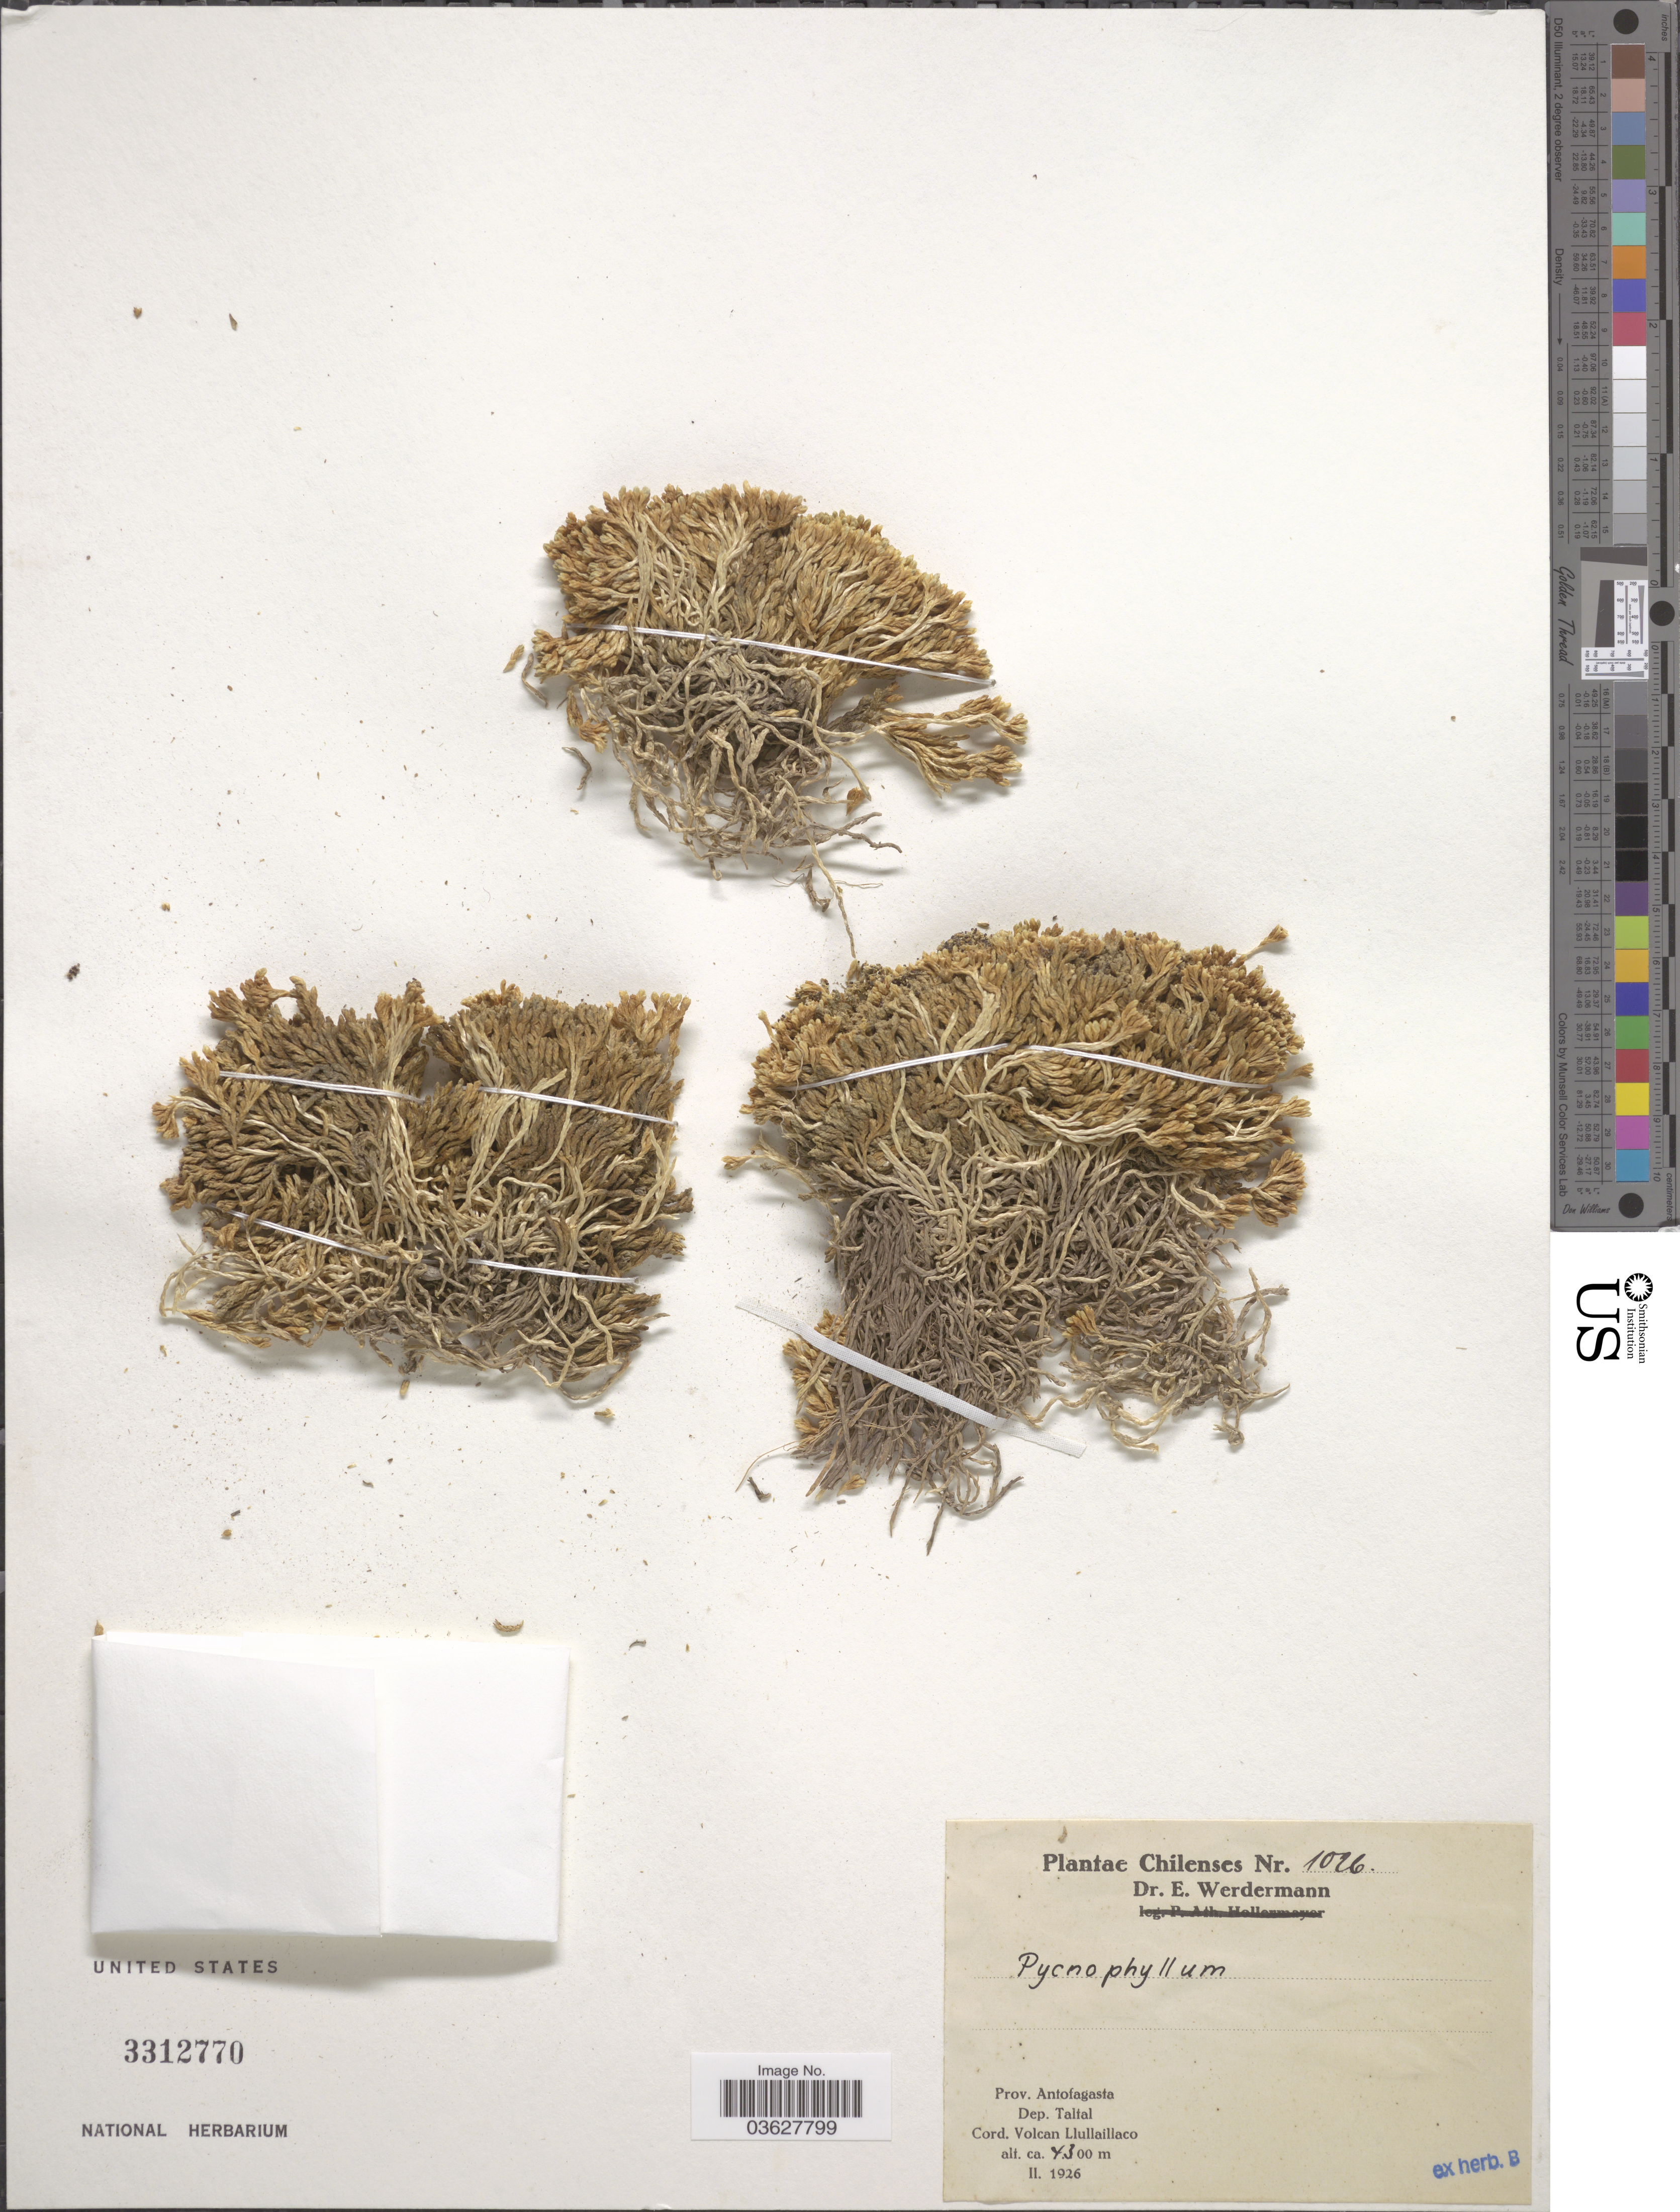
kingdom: Plantae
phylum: Tracheophyta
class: Magnoliopsida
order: Caryophyllales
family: Caryophyllaceae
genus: Pycnophyllum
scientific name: Pycnophyllum sp.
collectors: E. Werdermann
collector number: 1026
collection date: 1926-02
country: Chile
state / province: Antofagasta (II)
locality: Dep. Taltal. Cord. Volcan Llullaillaco.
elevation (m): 4300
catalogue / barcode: US 3312770